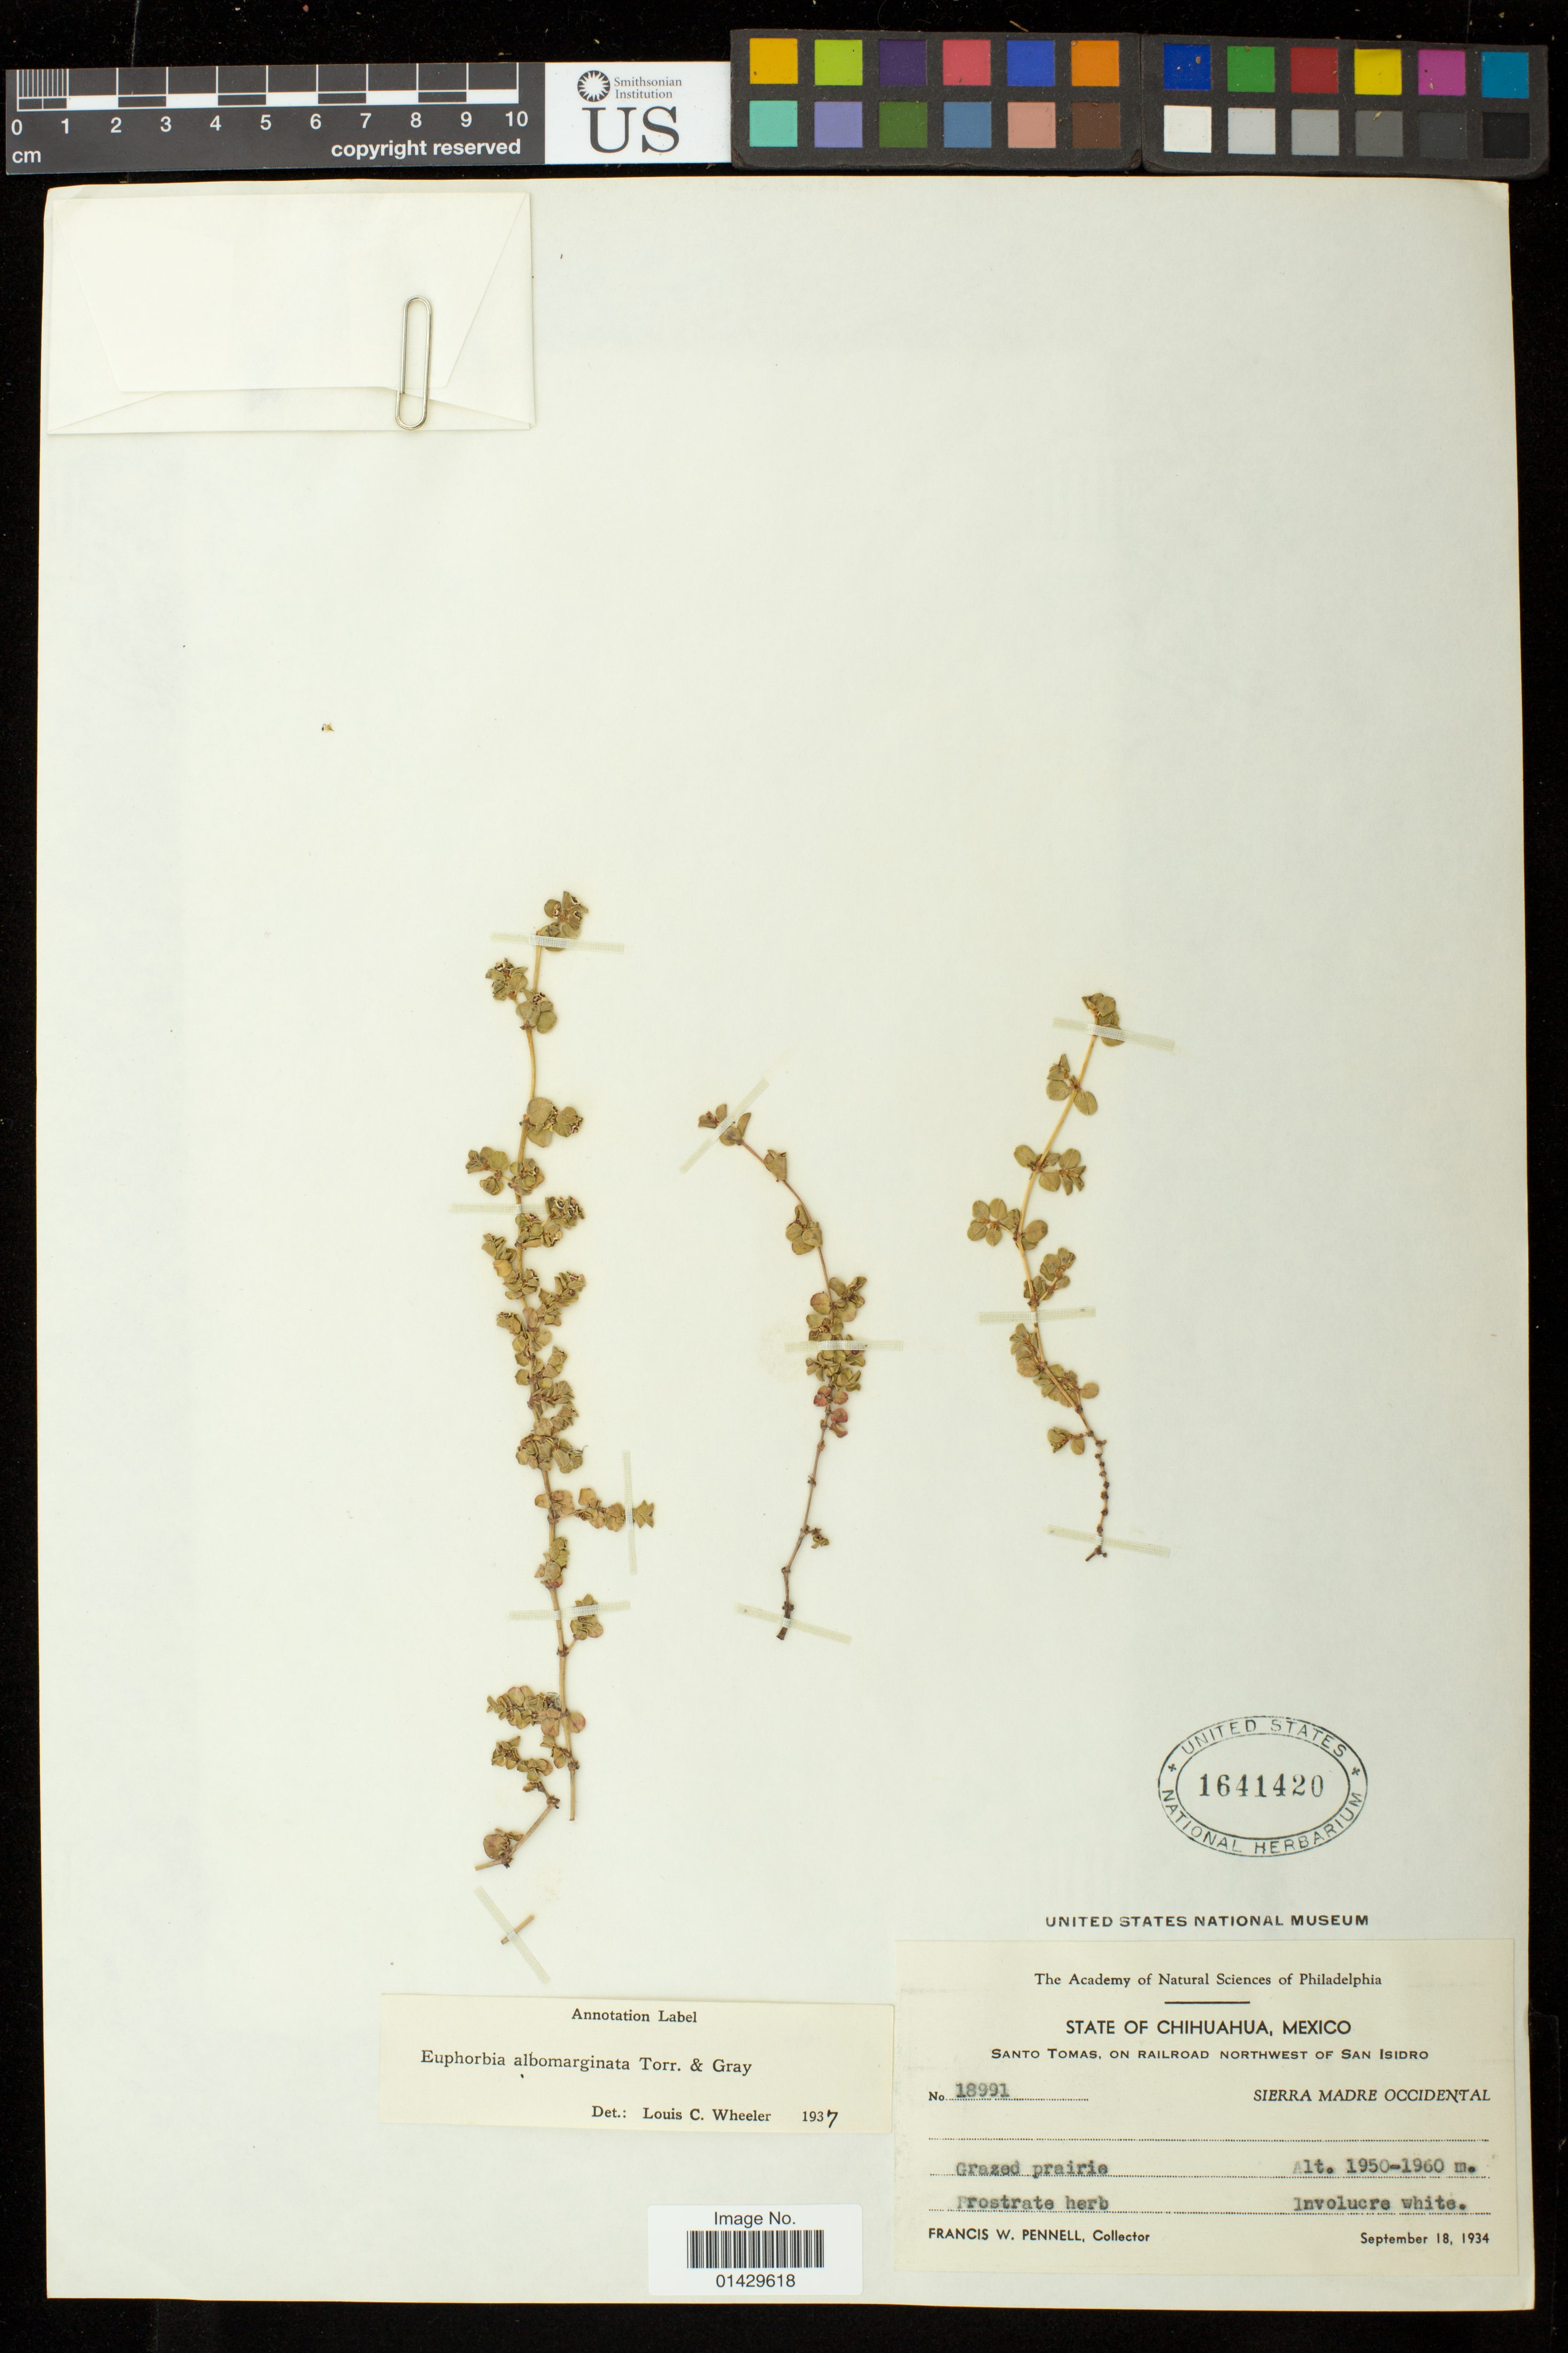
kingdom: Plantae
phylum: Tracheophyta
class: Magnoliopsida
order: Malpighiales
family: Euphorbiaceae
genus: Euphorbia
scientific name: Euphorbia albomarginata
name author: Torr. & A. Gray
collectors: F. W. Pennell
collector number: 18991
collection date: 1934-09-18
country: Mexico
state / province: Chihuahua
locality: Santo Tomas, on railroad northwest of San Isidro; Sierra Madre Occidental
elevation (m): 1950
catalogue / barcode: US 1641420